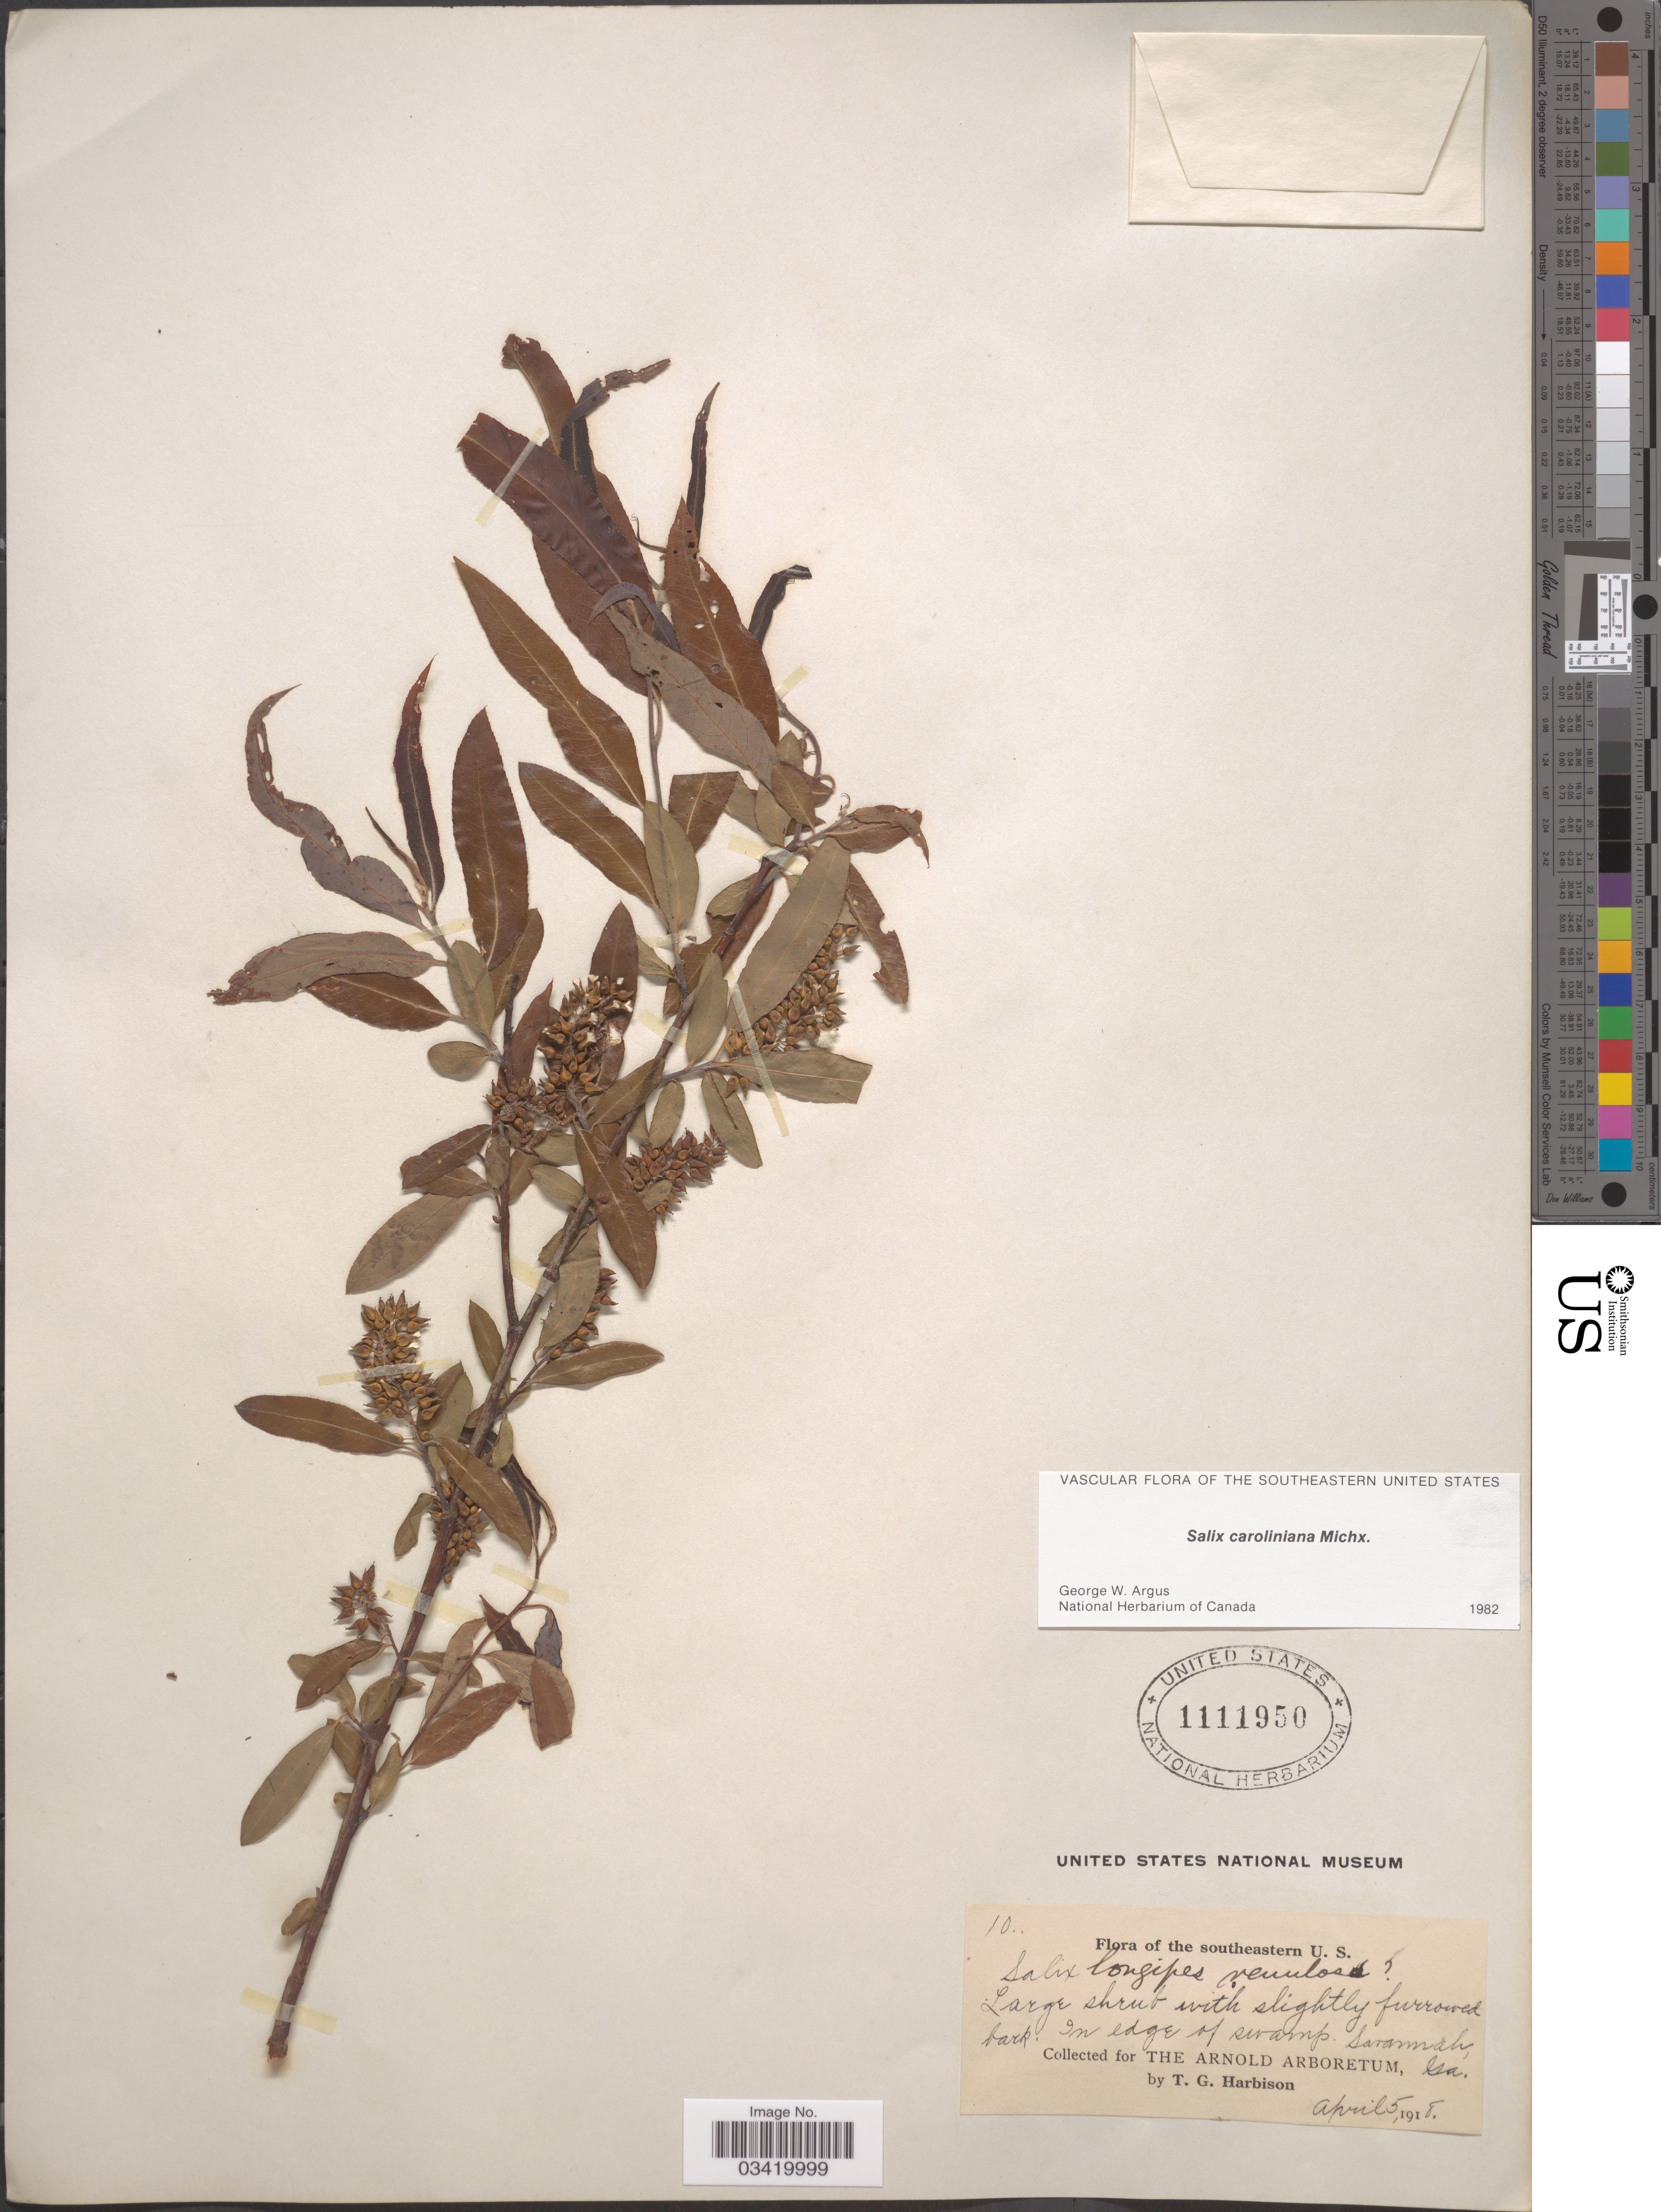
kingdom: Plantae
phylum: Tracheophyta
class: Magnoliopsida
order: Malpighiales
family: Salicaceae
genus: Salix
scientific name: Salix caroliniana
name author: Michx.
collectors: T. Harbison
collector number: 10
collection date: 1918-04-05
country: United States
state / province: Georgia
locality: The southeastern U.S. In edge of swamps. Savannah.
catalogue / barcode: US 1111950